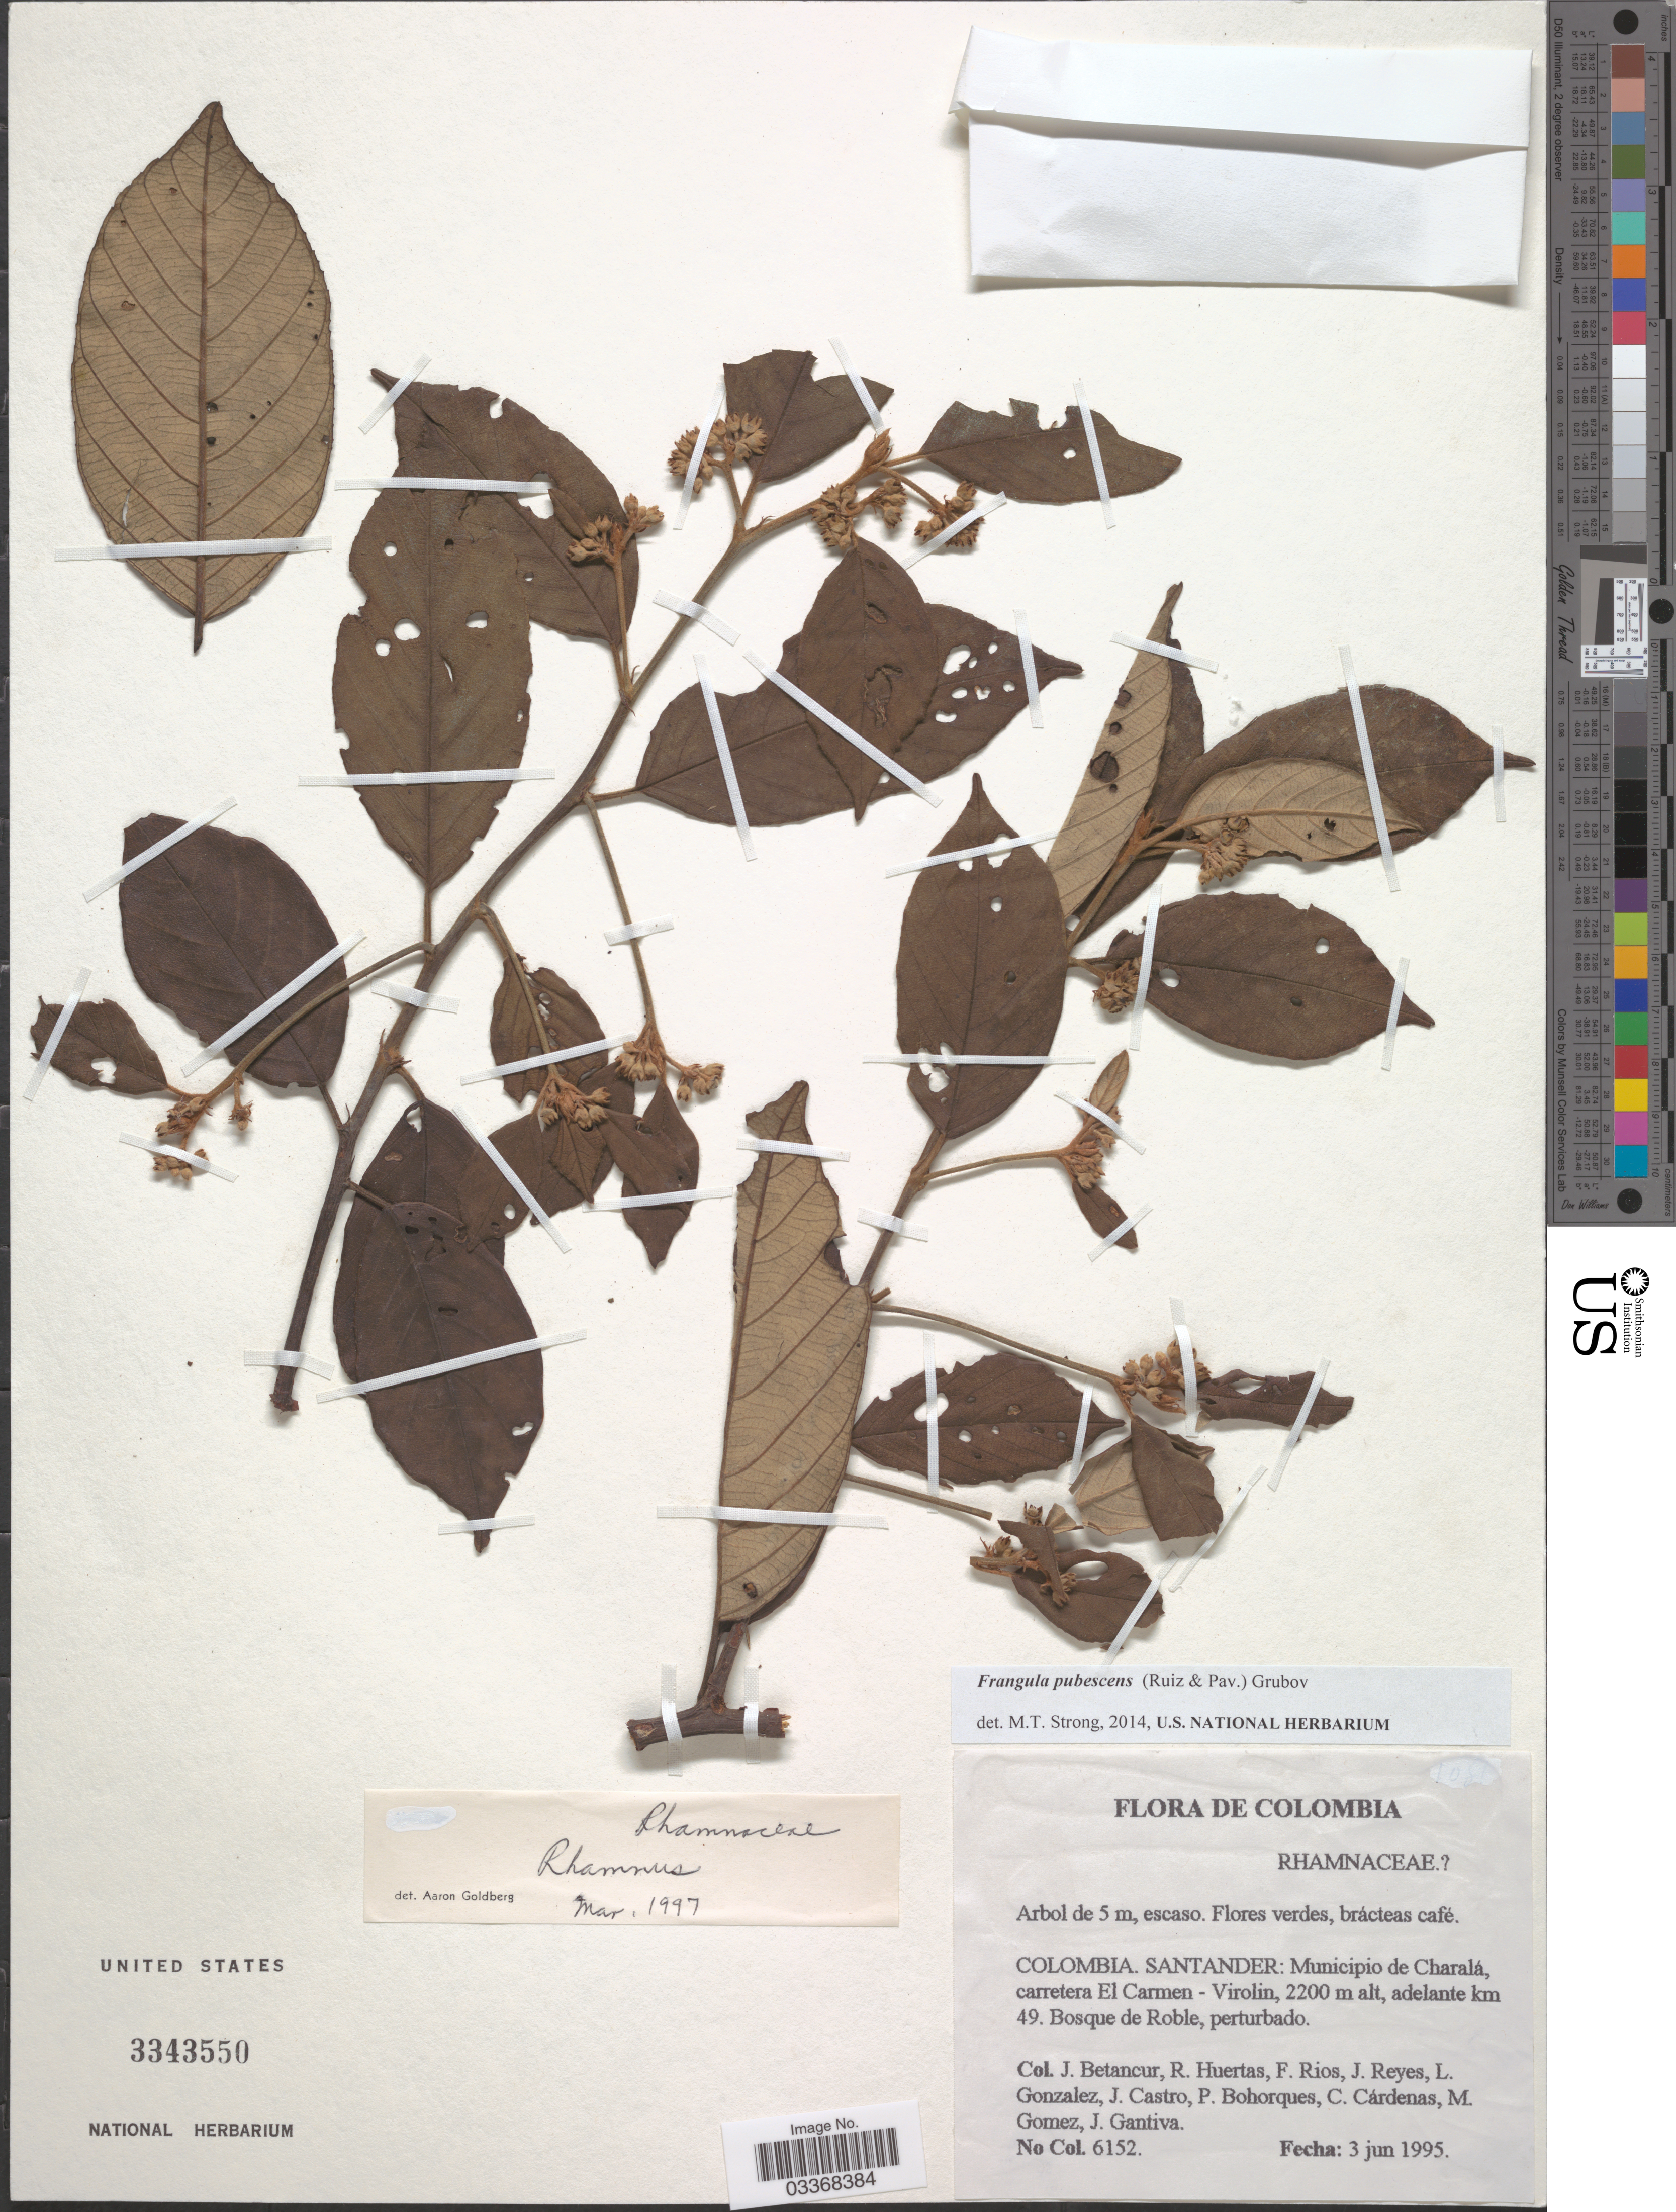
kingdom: Plantae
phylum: Tracheophyta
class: Magnoliopsida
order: Rosales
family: Rhamnaceae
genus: Frangula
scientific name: Frangula pubescens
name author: (Ruiz & Pav.) Grubov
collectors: J. Betancur, R. Huertas, F. Rios, J. Reyes & et al.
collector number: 6152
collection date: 1995-06-03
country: Colombia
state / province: Santander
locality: Municipio de Charalá, carretera El Carmen - Virolin, adelante km 49. Bosque de Roble.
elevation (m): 2200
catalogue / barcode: US 3343550